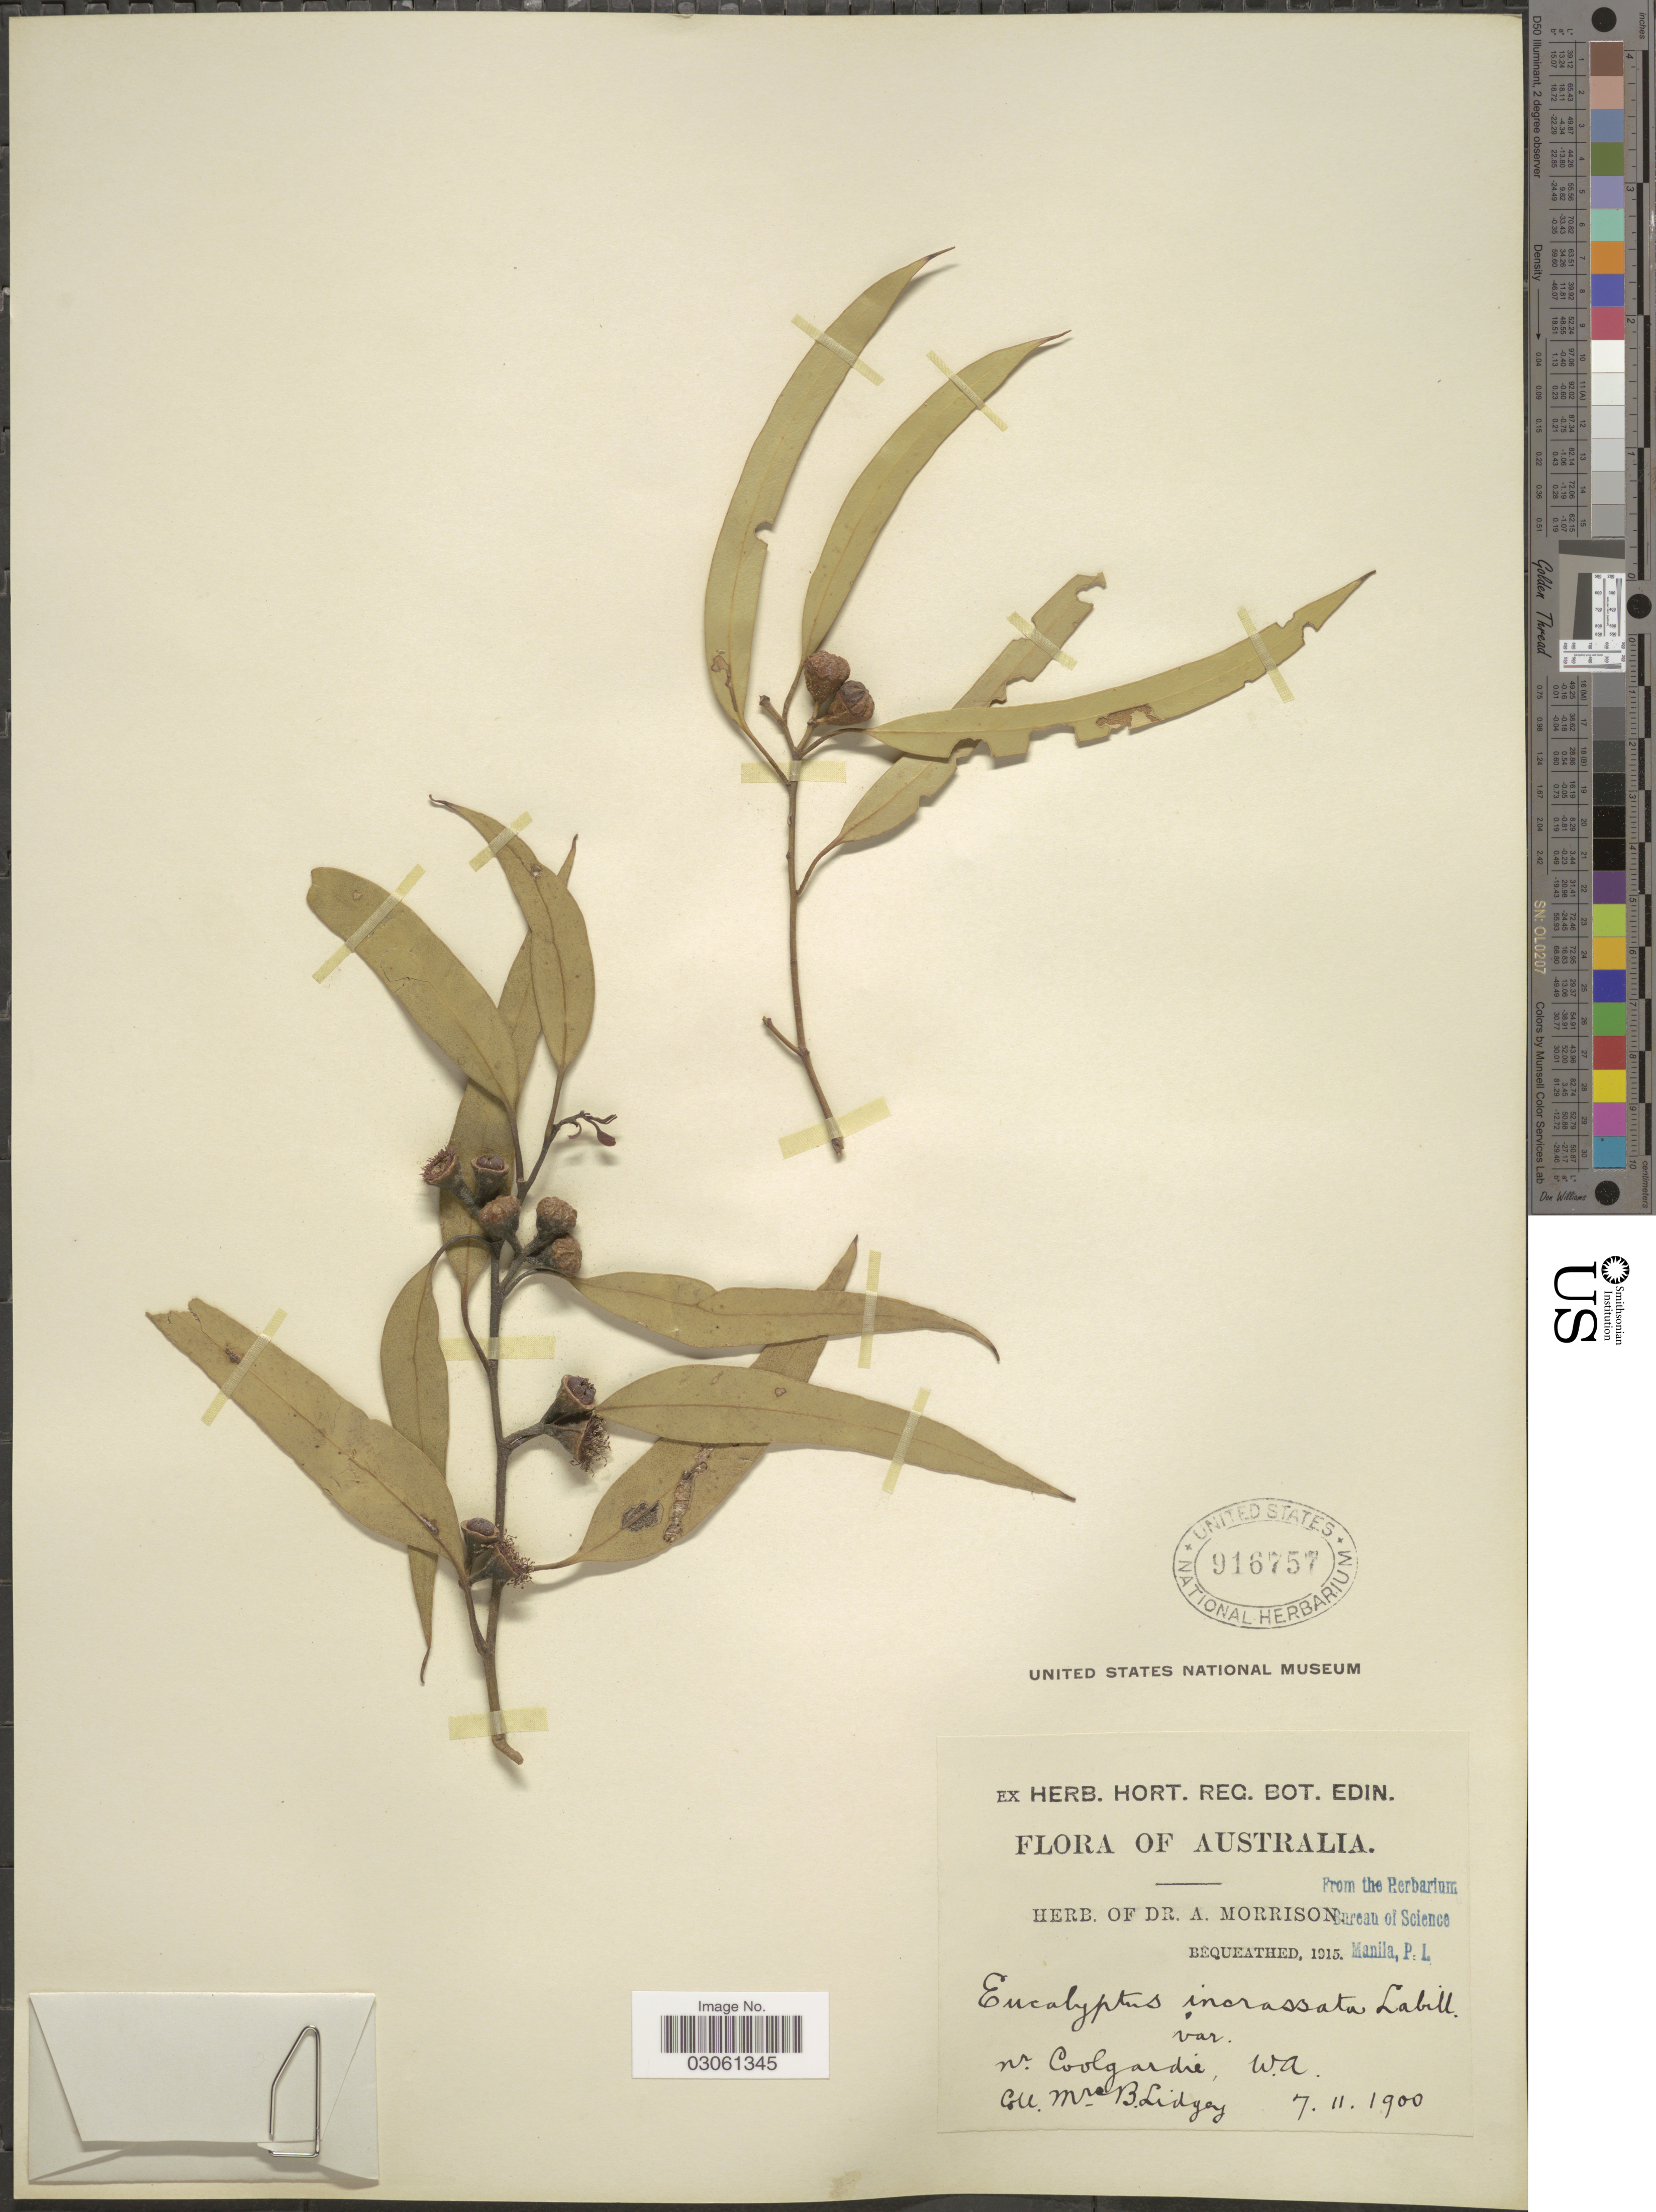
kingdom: Plantae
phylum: Tracheophyta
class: Magnoliopsida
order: Myrtales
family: Myrtaceae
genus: Eucalyptus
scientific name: Eucalyptus incrassata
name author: Labill.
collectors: B. Lidgey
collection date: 1900-11-07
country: Australia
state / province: Western Australia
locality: Nr. Coolgardie.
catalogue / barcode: US 916757